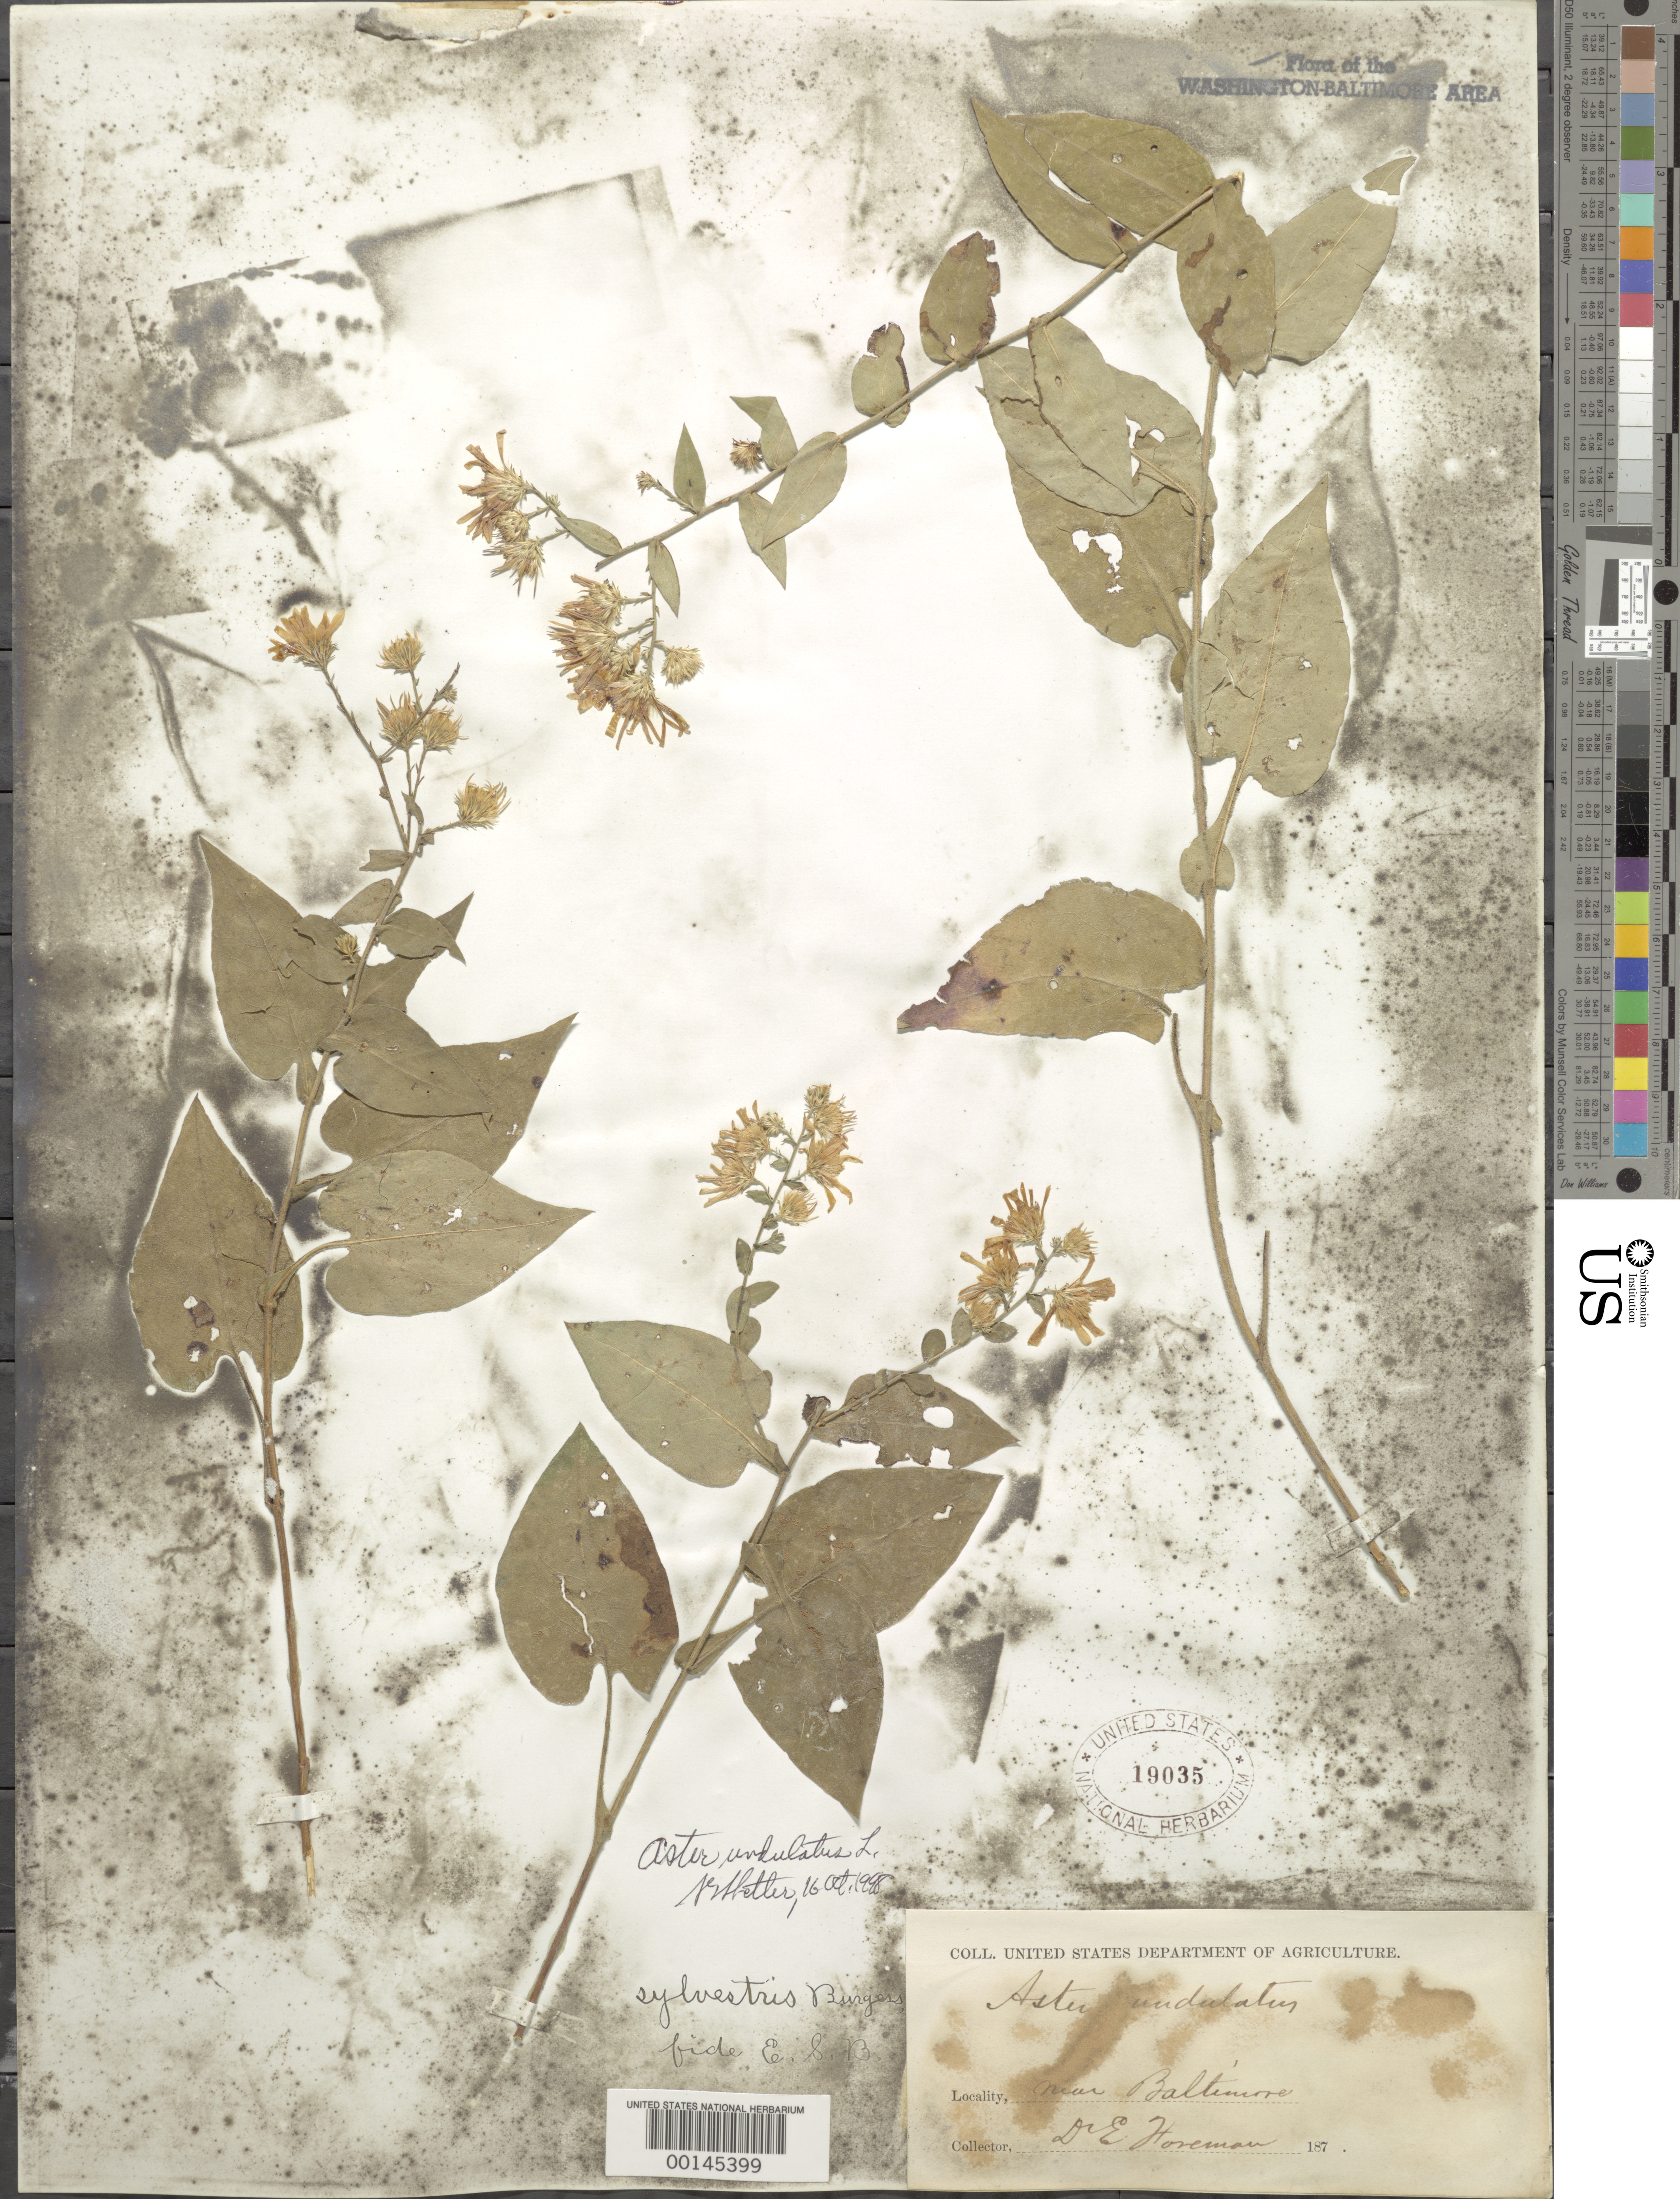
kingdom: Plantae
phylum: Tracheophyta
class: Magnoliopsida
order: Asterales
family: Asteraceae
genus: Symphyotrichum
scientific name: Symphyotrichum undulatum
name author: (L.) G.L. Nesom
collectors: D. Foreman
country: United States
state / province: Maryland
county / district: Baltimore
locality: Near Baltimore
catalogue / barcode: US 19035